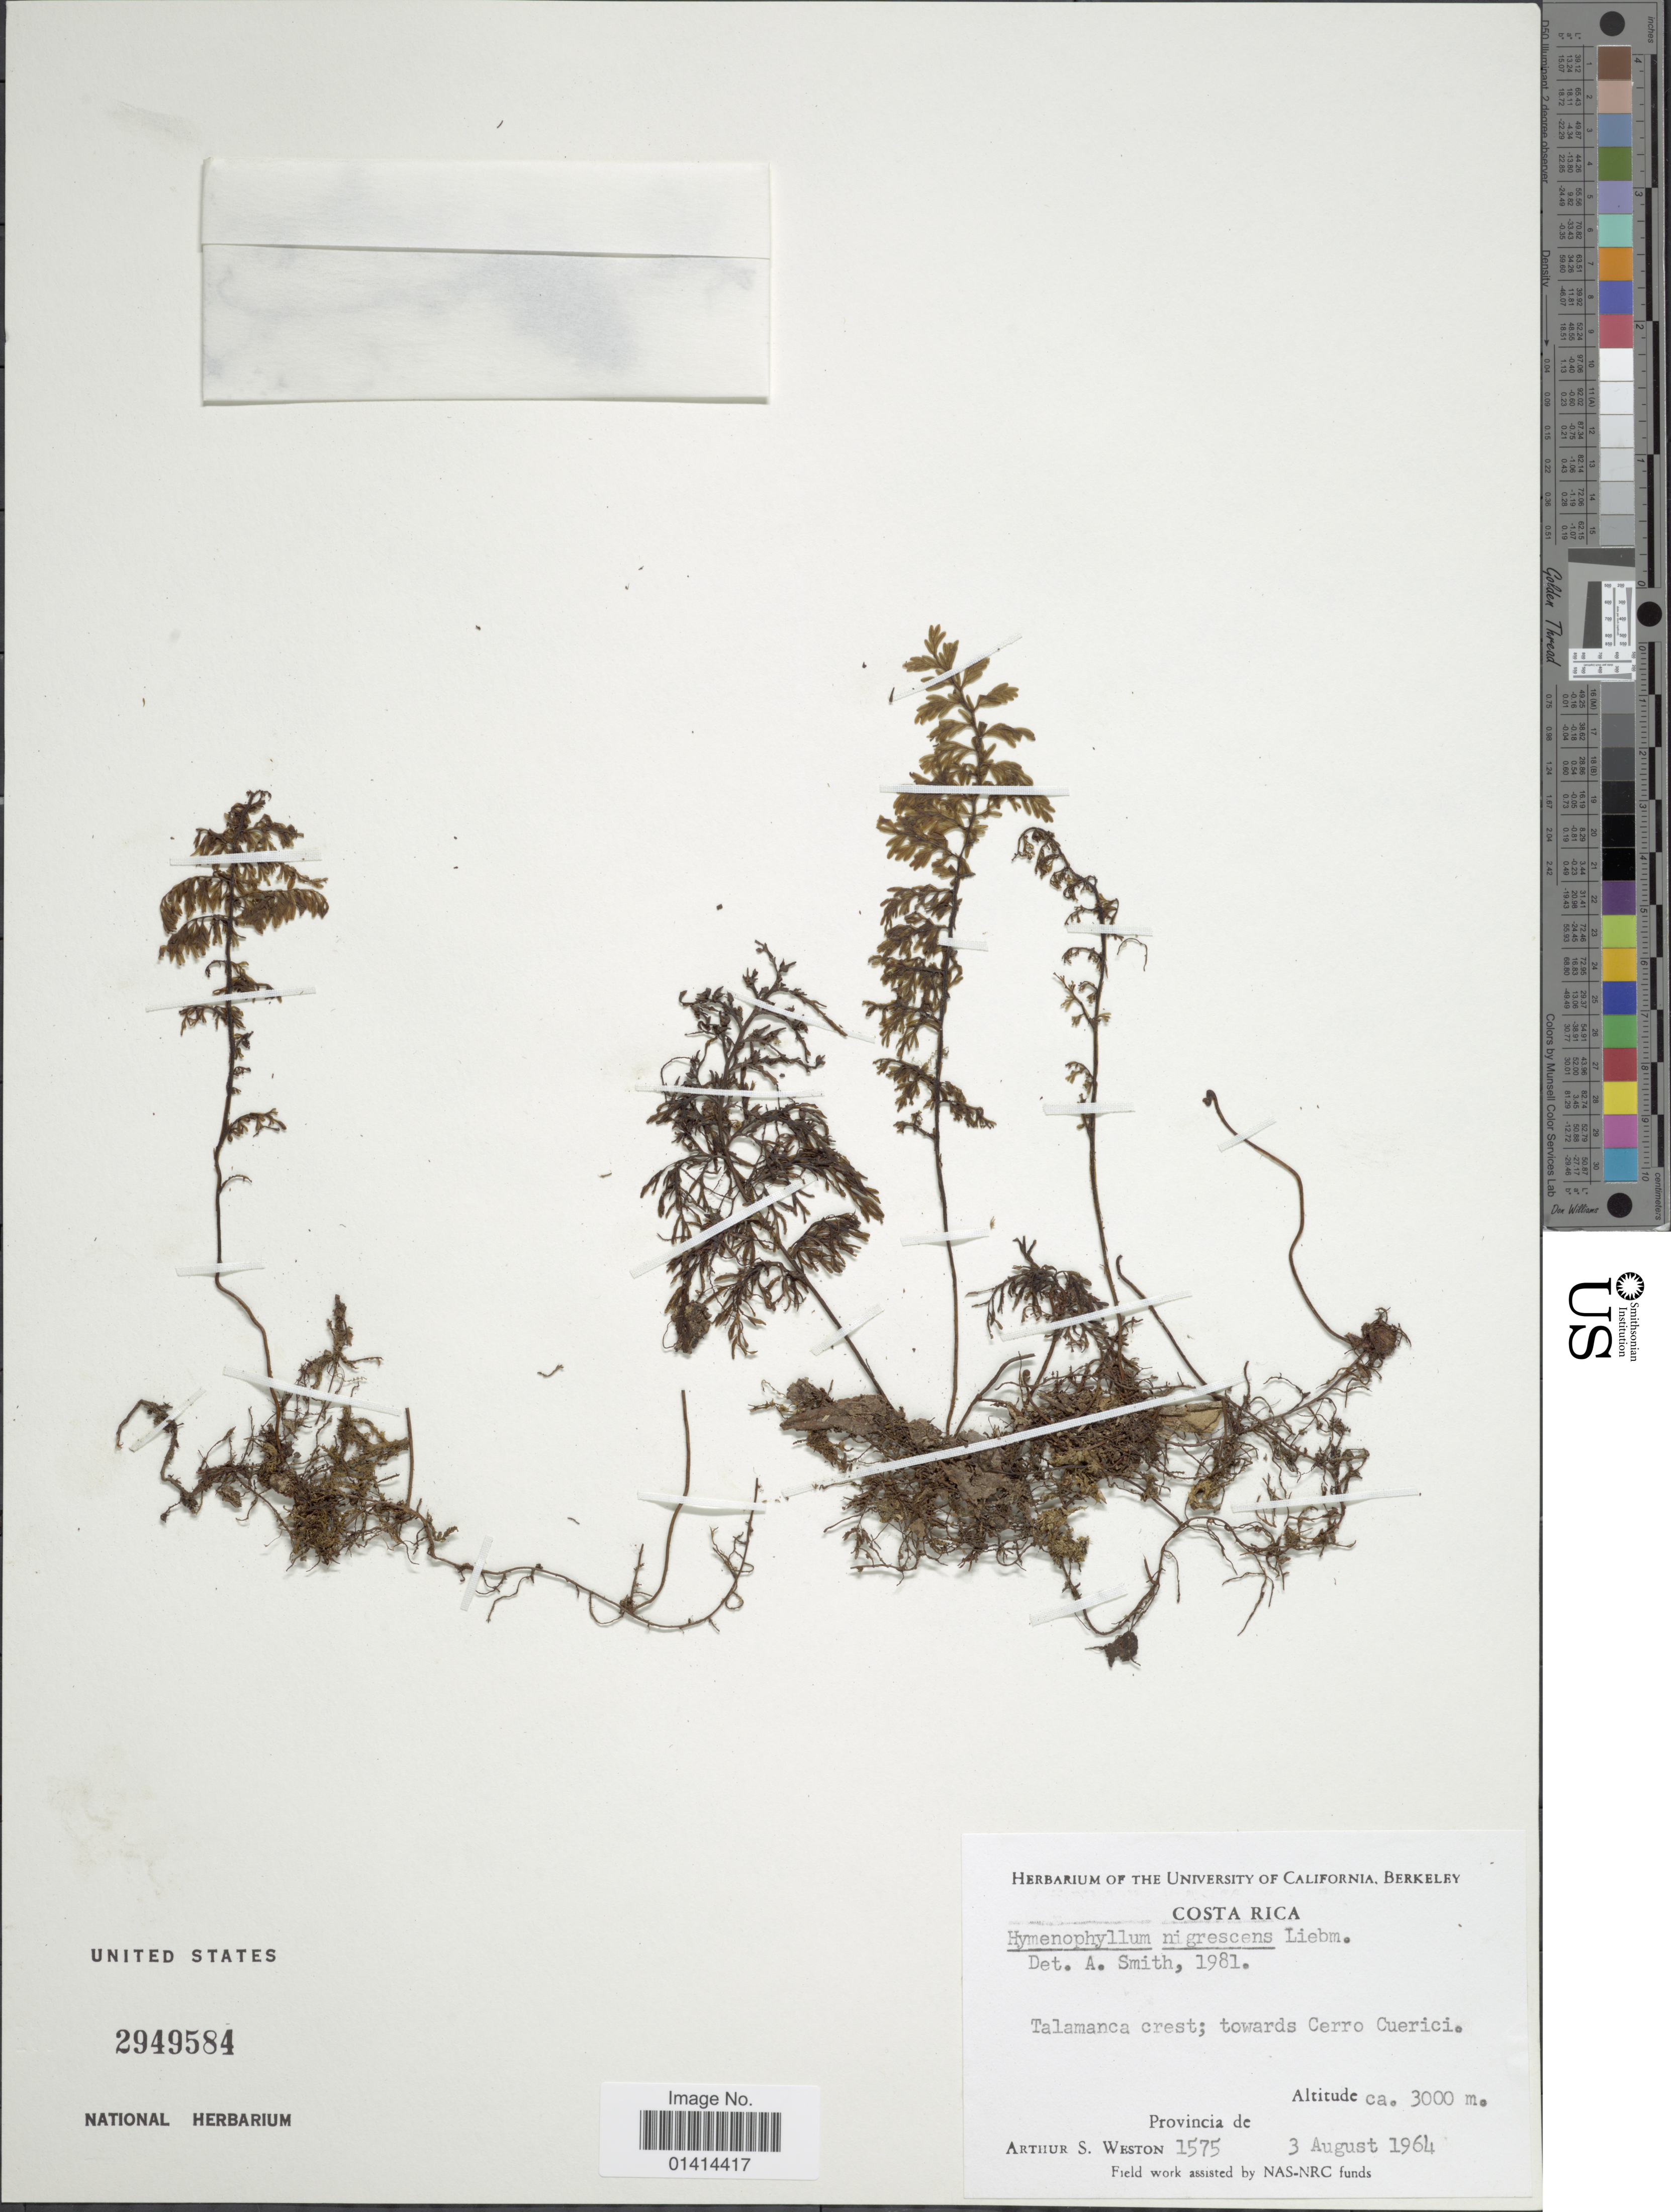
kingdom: Plantae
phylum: Tracheophyta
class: Polypodiopsida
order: Hymenophyllales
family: Hymenophyllaceae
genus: Hymenophyllum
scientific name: Hymenophyllum myriocarpum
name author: Hook.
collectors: A. Weston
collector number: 1575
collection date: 1964-08-03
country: Costa Rica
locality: Talamanca crest; towards Cerro Cuerici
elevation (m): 3000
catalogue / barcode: US 2949584